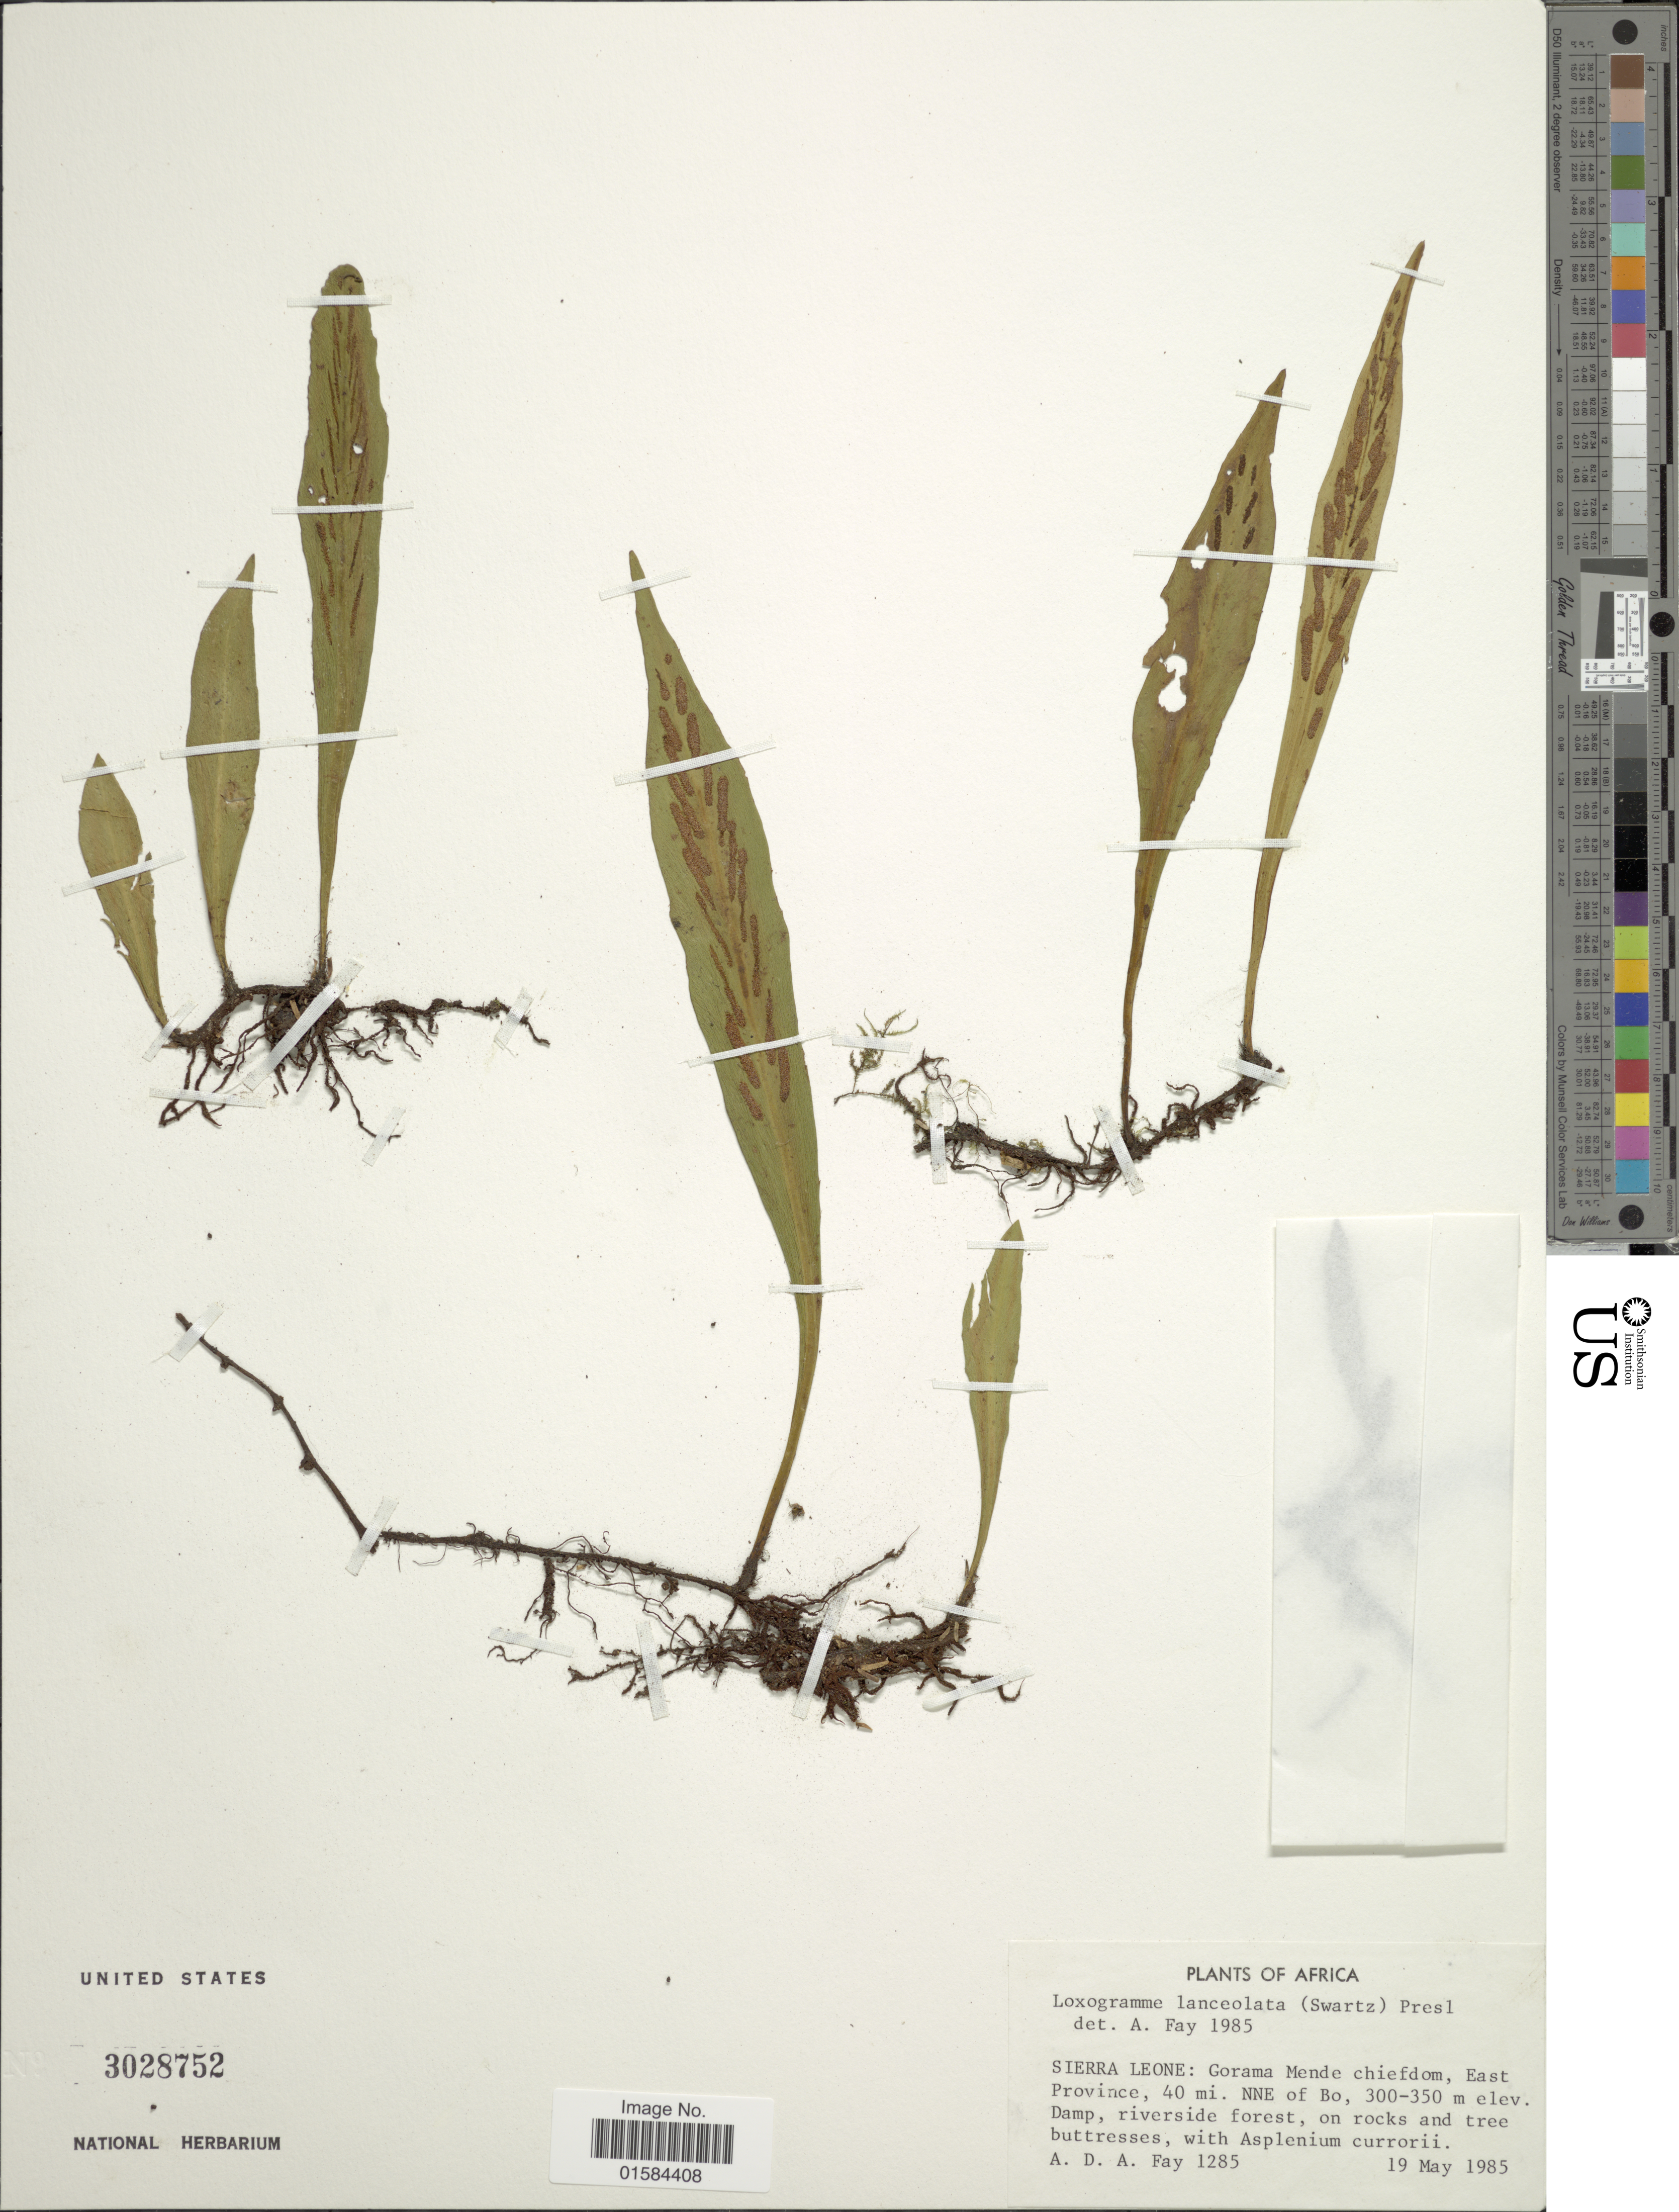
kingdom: Plantae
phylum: Tracheophyta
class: Polypodiopsida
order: Polypodiales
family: Polypodiaceae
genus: Loxogramme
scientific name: Loxogramme lanceolata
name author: (Sw.) C. Presl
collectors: A. Fay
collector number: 1285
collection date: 1985-05-19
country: Cameroon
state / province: Est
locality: Africa, Sierra Leone: Goram Mende chiefdom, East Province, 40 mi. NNE of Bo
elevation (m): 300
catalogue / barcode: US 3028752